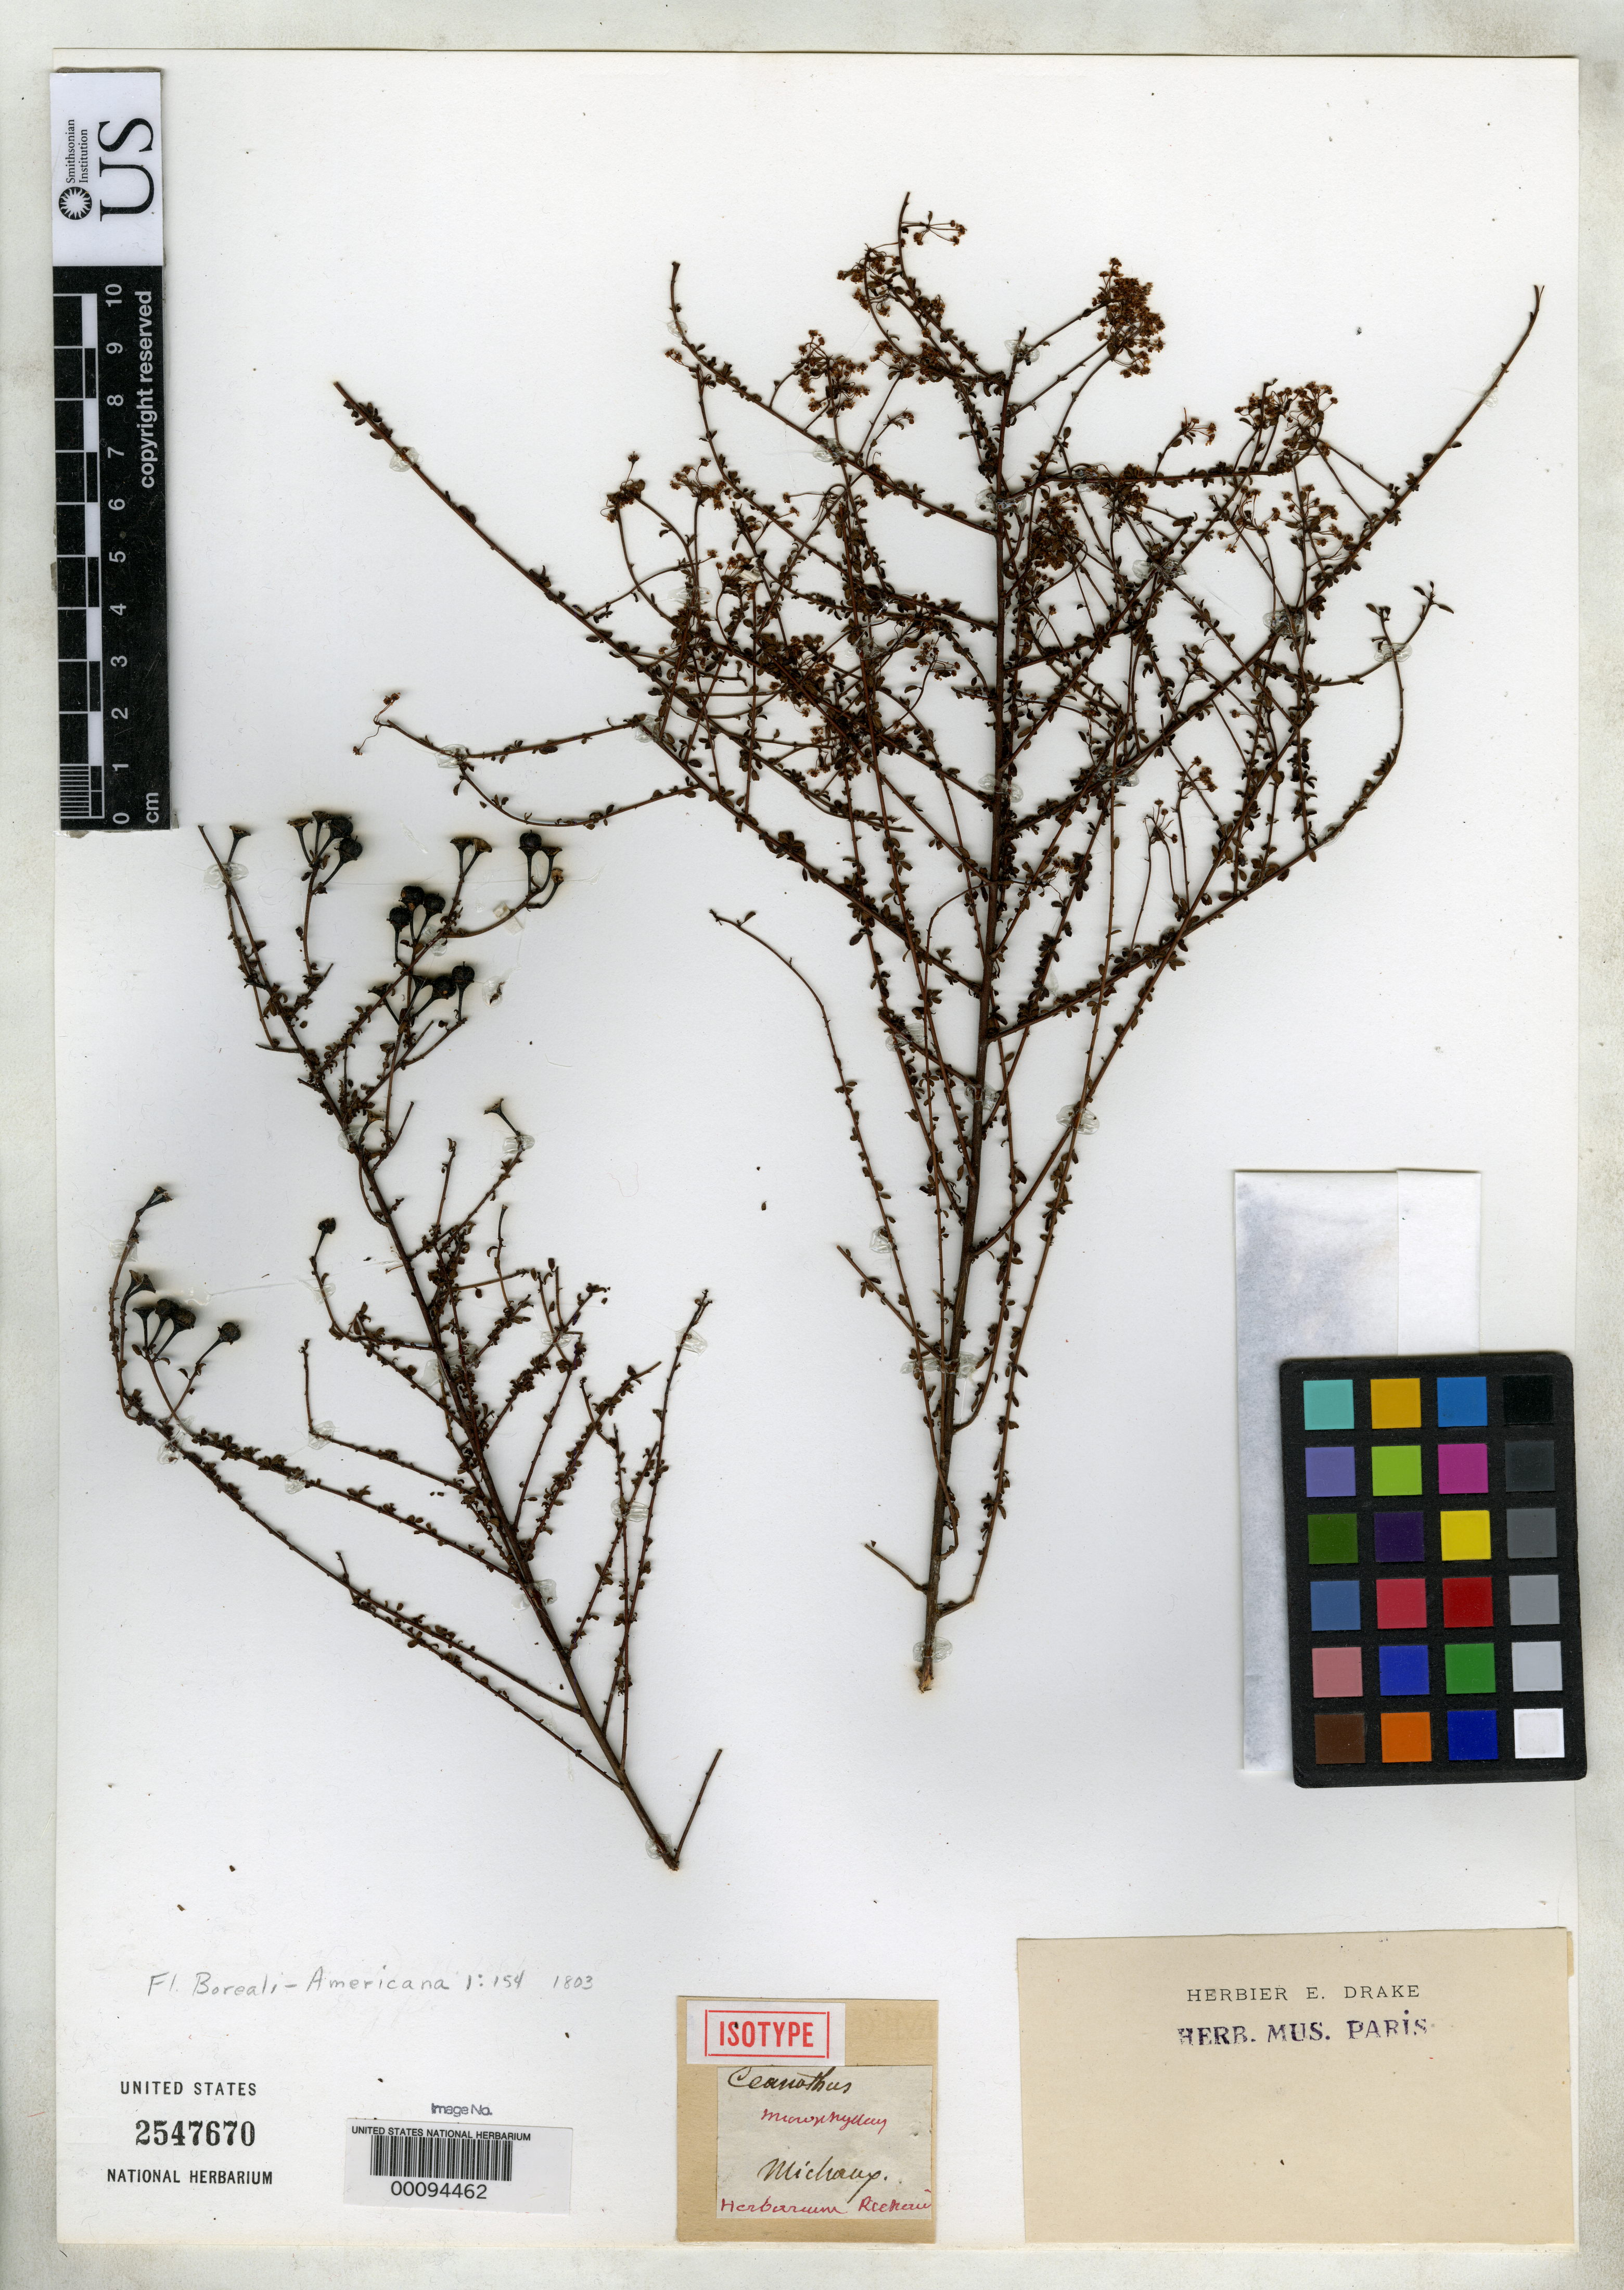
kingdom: Plantae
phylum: Tracheophyta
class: Magnoliopsida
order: Rosales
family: Rhamnaceae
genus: Ceanothus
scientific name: Ceanothus microphyllus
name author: Michx.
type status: Isotype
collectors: A. Michaux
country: United States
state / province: Florida / Georgia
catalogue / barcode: US 2547670